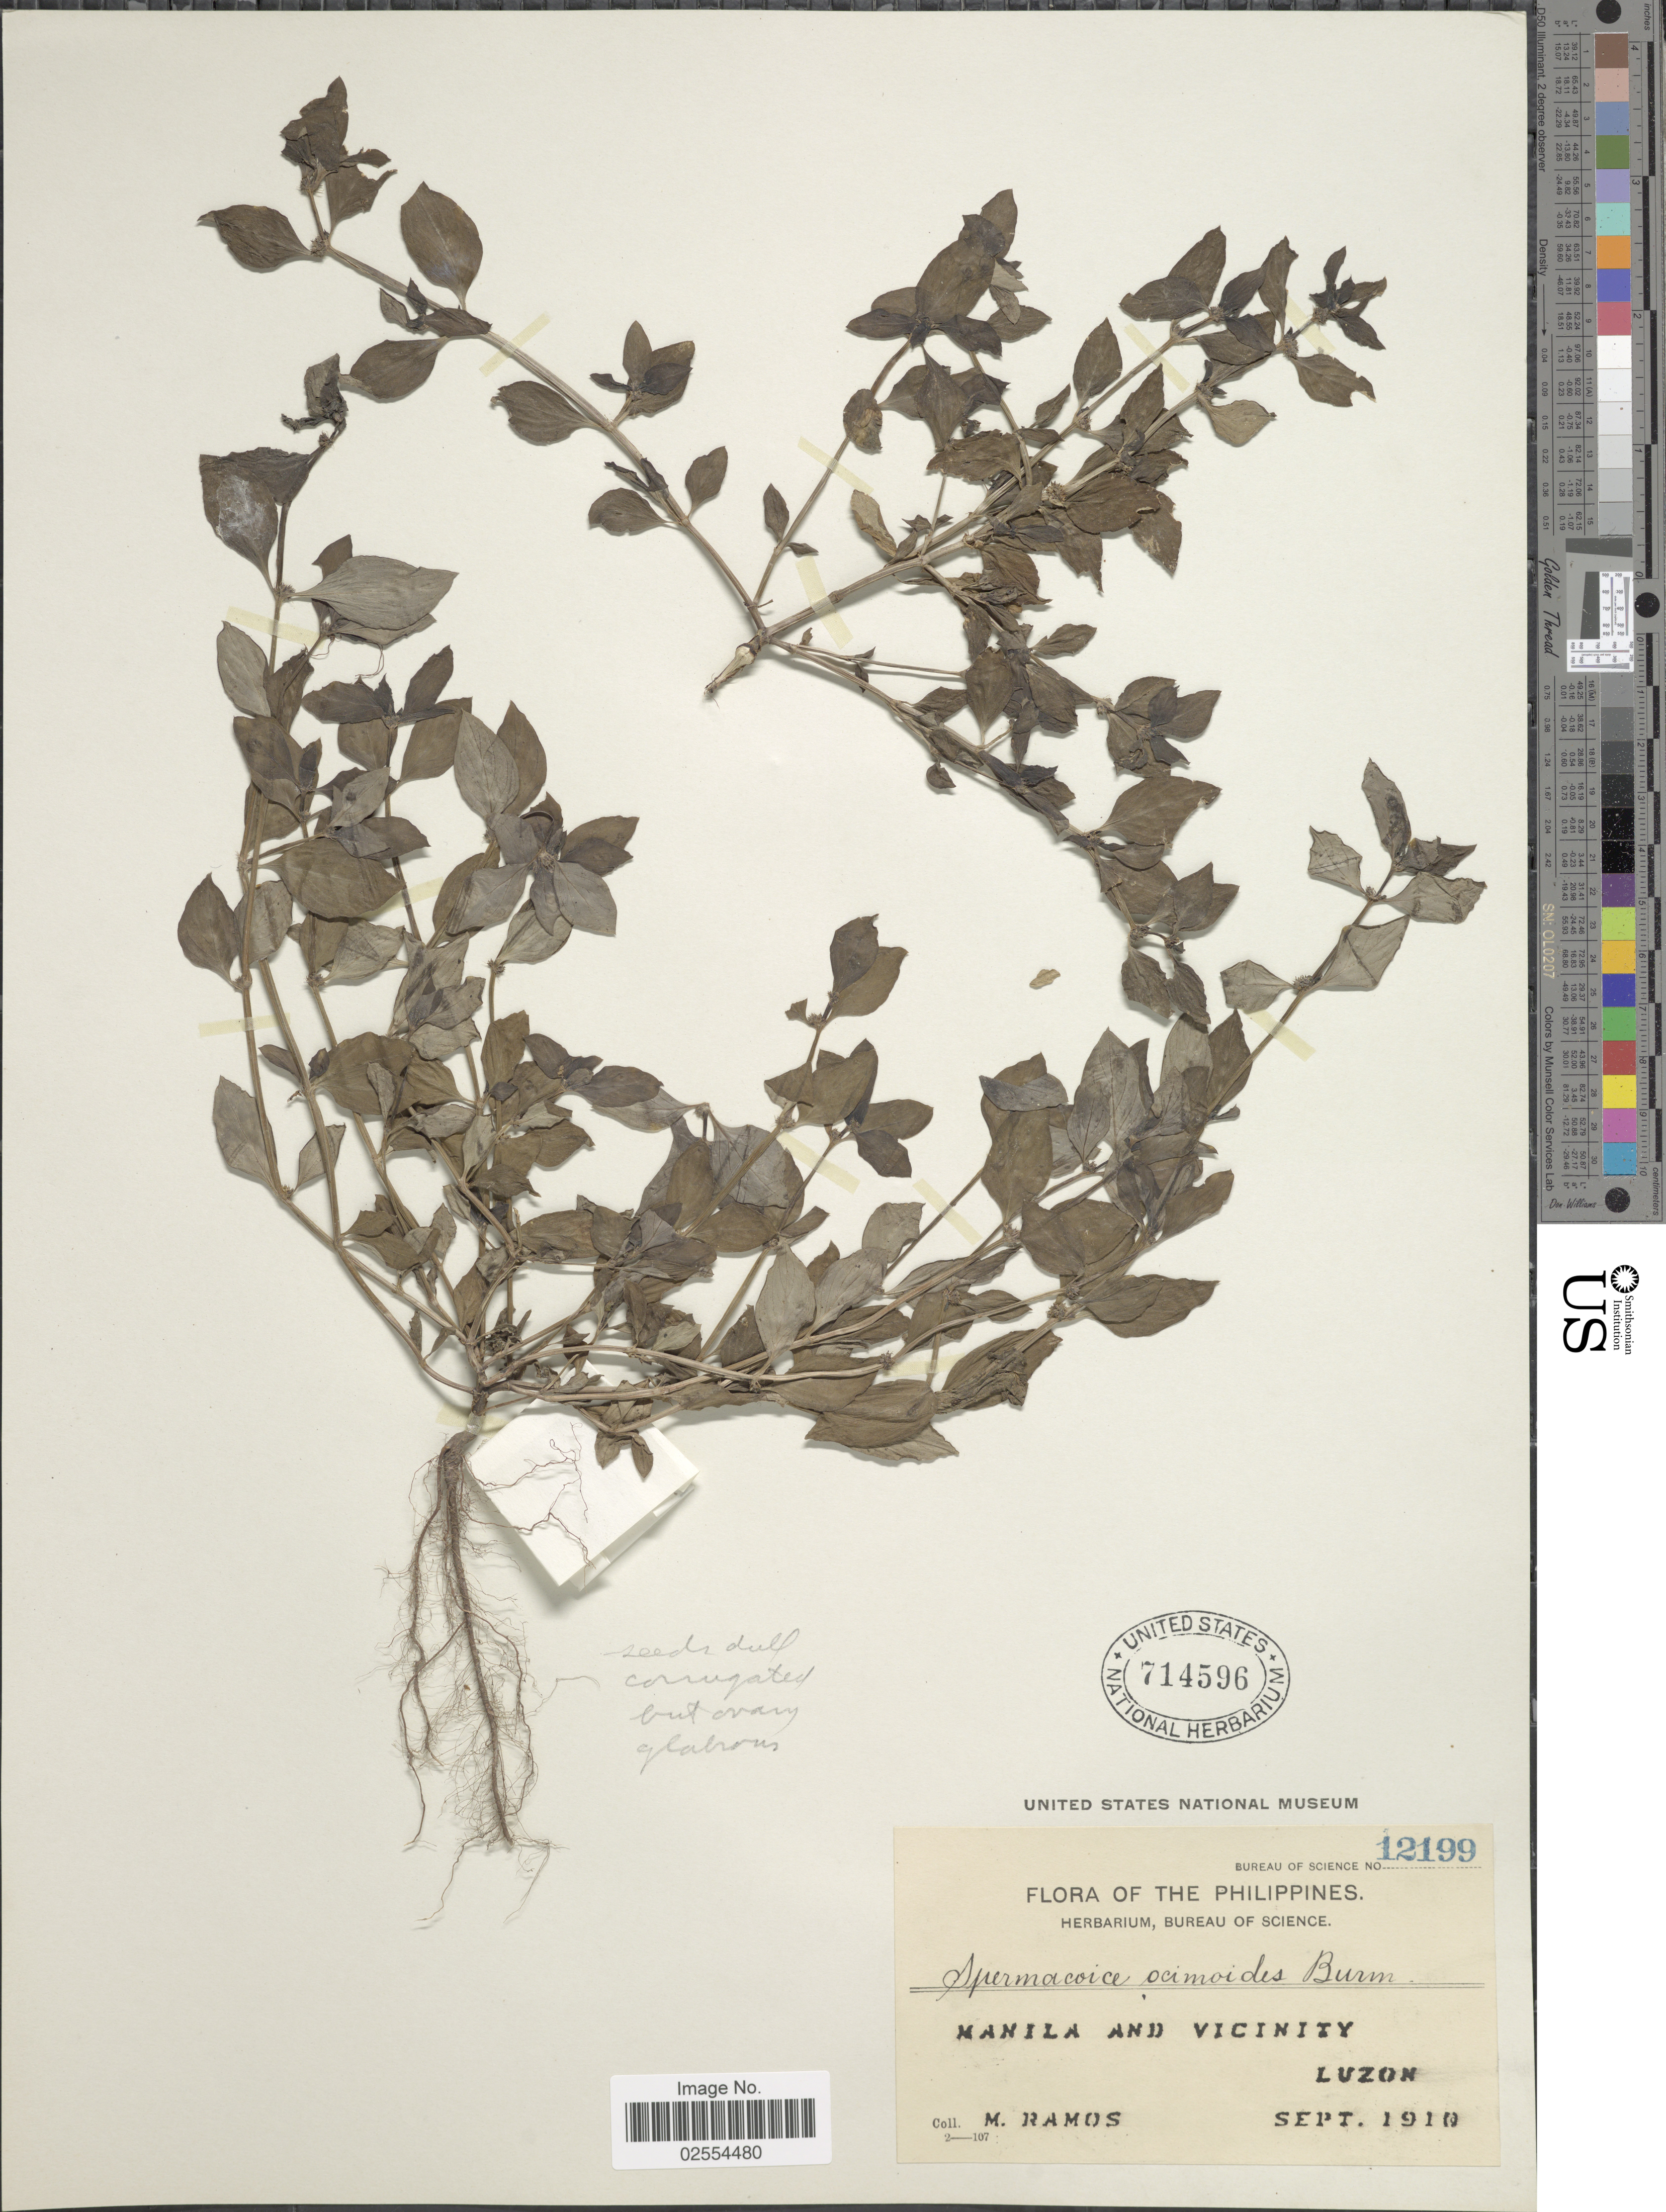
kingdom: Plantae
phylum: Tracheophyta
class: Magnoliopsida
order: Gentianales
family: Rubiaceae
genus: Spermacoce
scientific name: Spermacoce sp.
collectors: M. Ramos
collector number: Bureau of Science 12199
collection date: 1910-09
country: Philippines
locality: Manila and vicinity, Luzon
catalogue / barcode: US 714596